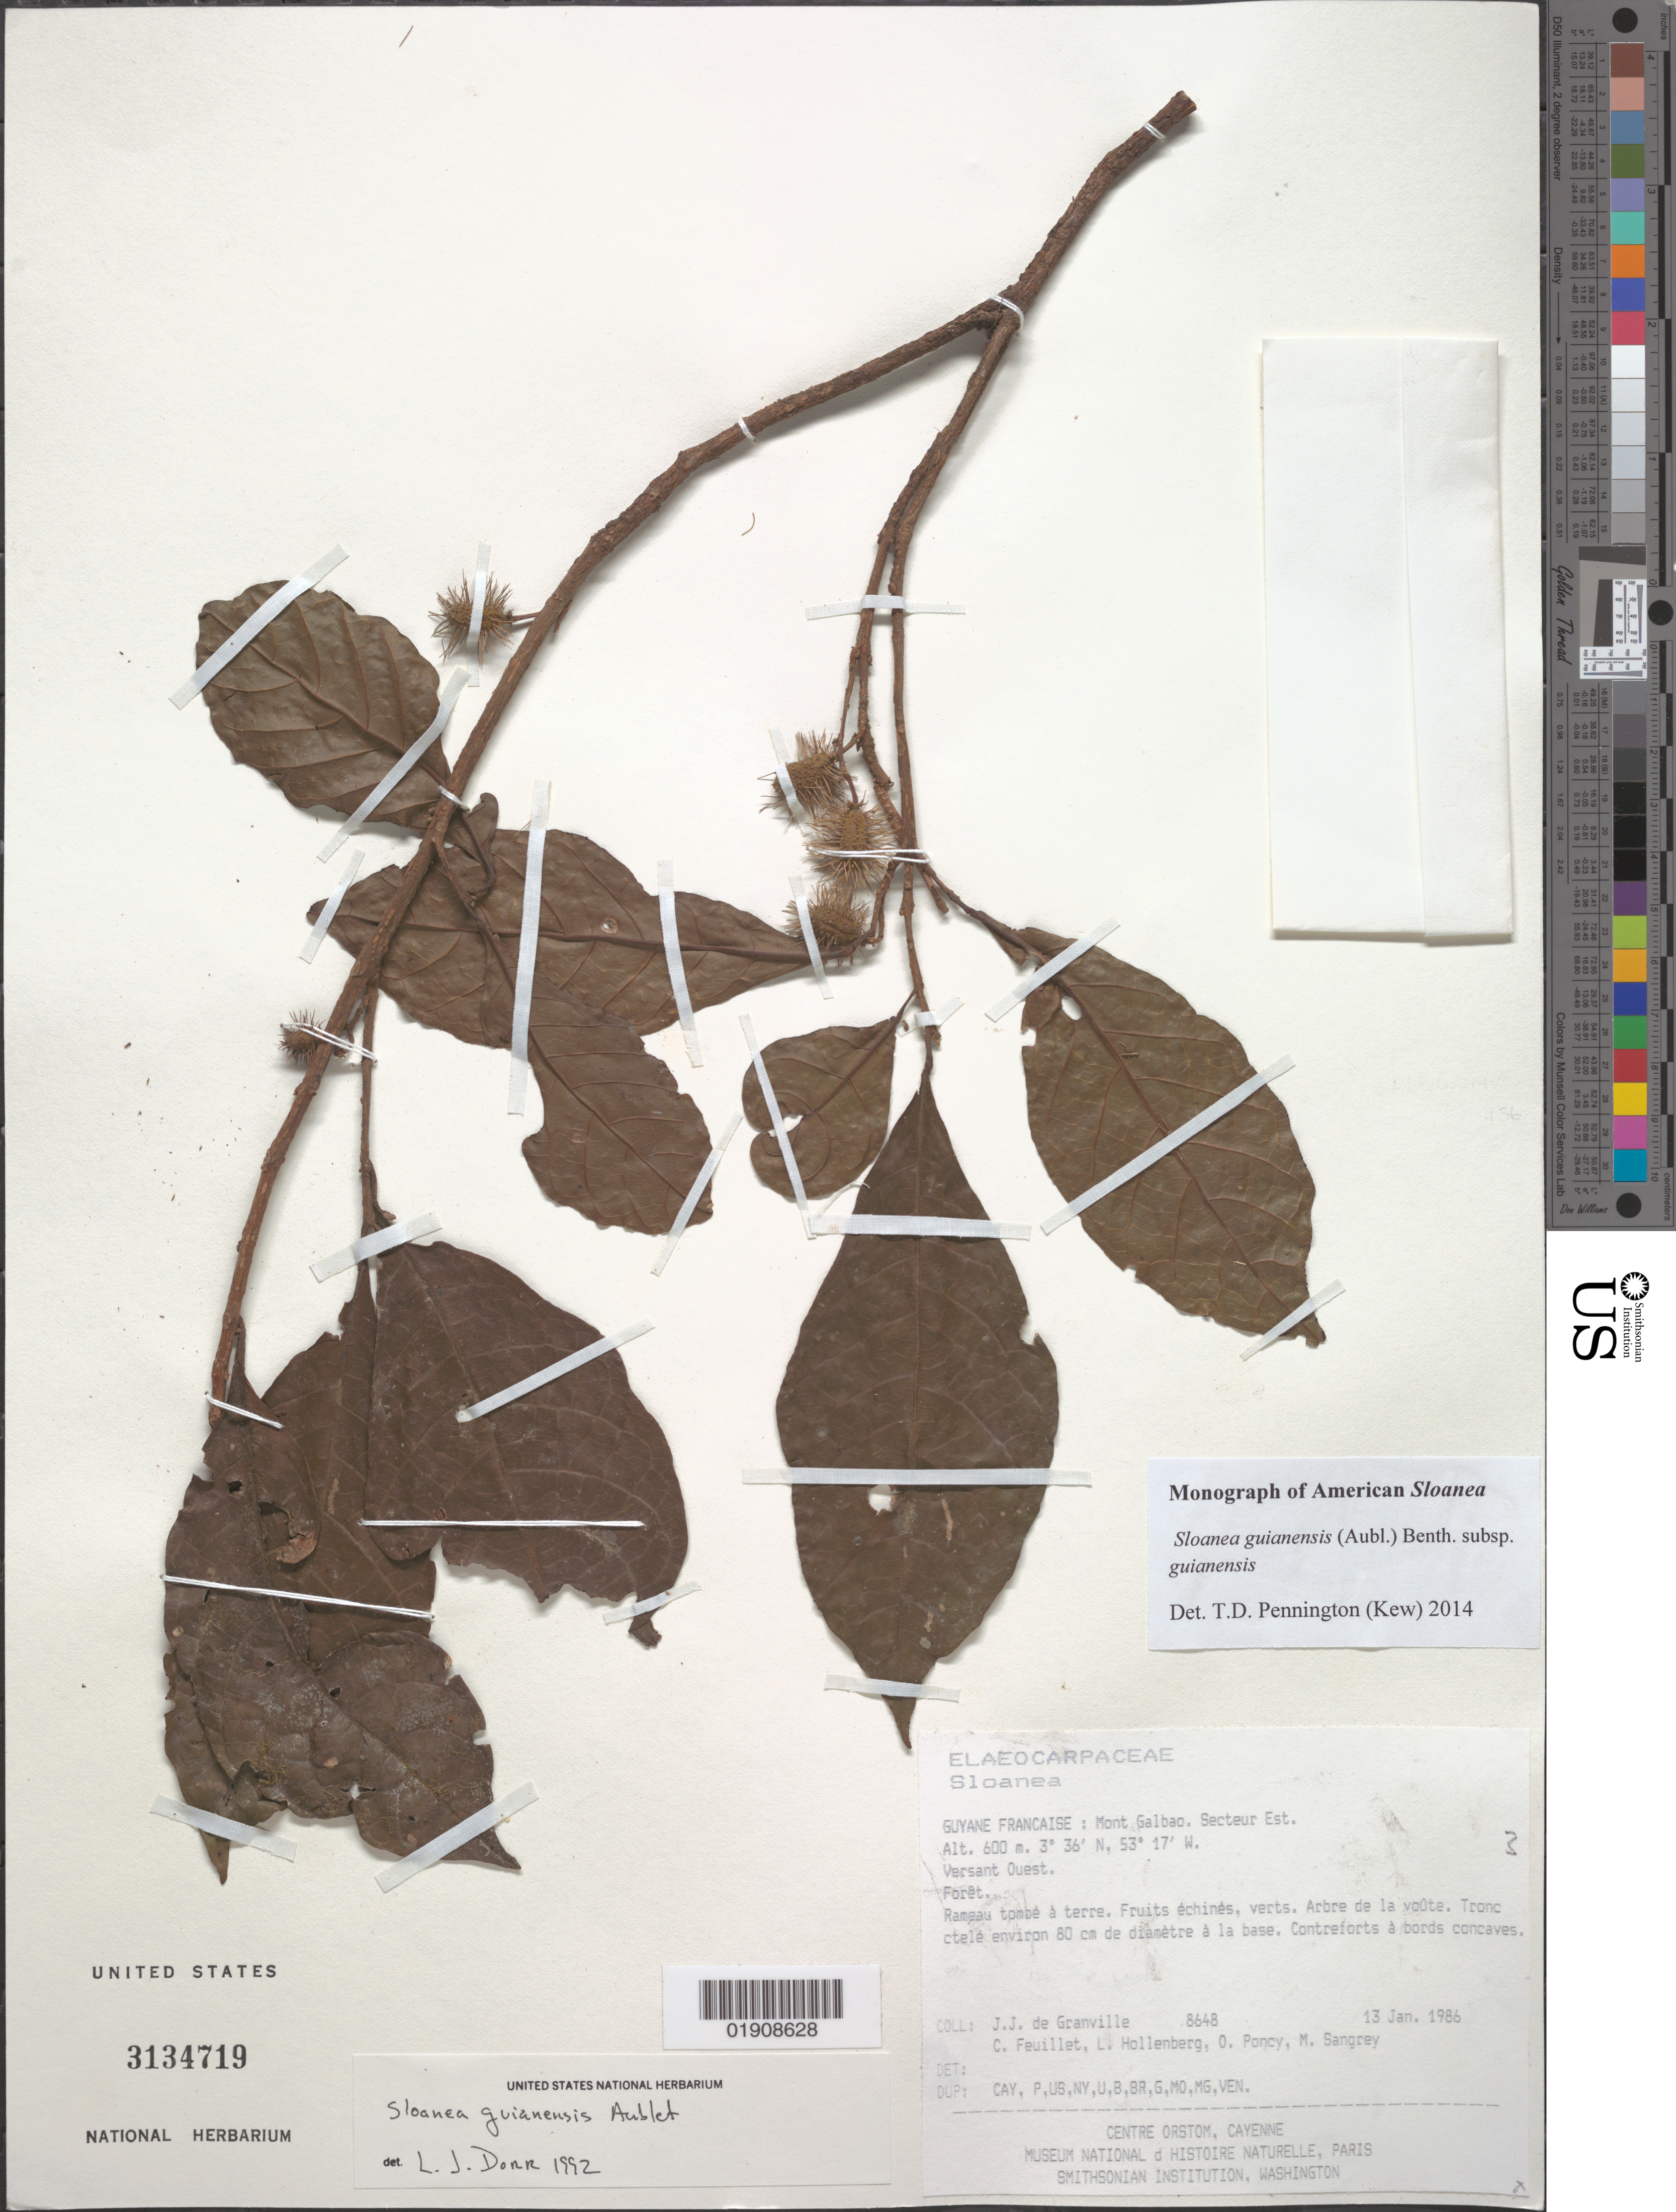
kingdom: Plantae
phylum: Tracheophyta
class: Magnoliopsida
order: Oxalidales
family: Elaeocarpaceae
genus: Sloanea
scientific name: Sloanea guianensis subsp. guianensis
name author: (Aubl.) Benth.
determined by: Pennington, T. D., (K)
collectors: J.-J. de Granville, C. Feuillet, L. Hollenberg, O. Poncy & M. S. Sangrey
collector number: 8648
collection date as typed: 13-Jan-86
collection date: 1986-01-13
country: French Guiana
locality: Mont Galbao. Secteur Est. Versant Ouest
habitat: Foret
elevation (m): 600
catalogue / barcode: US 3134719